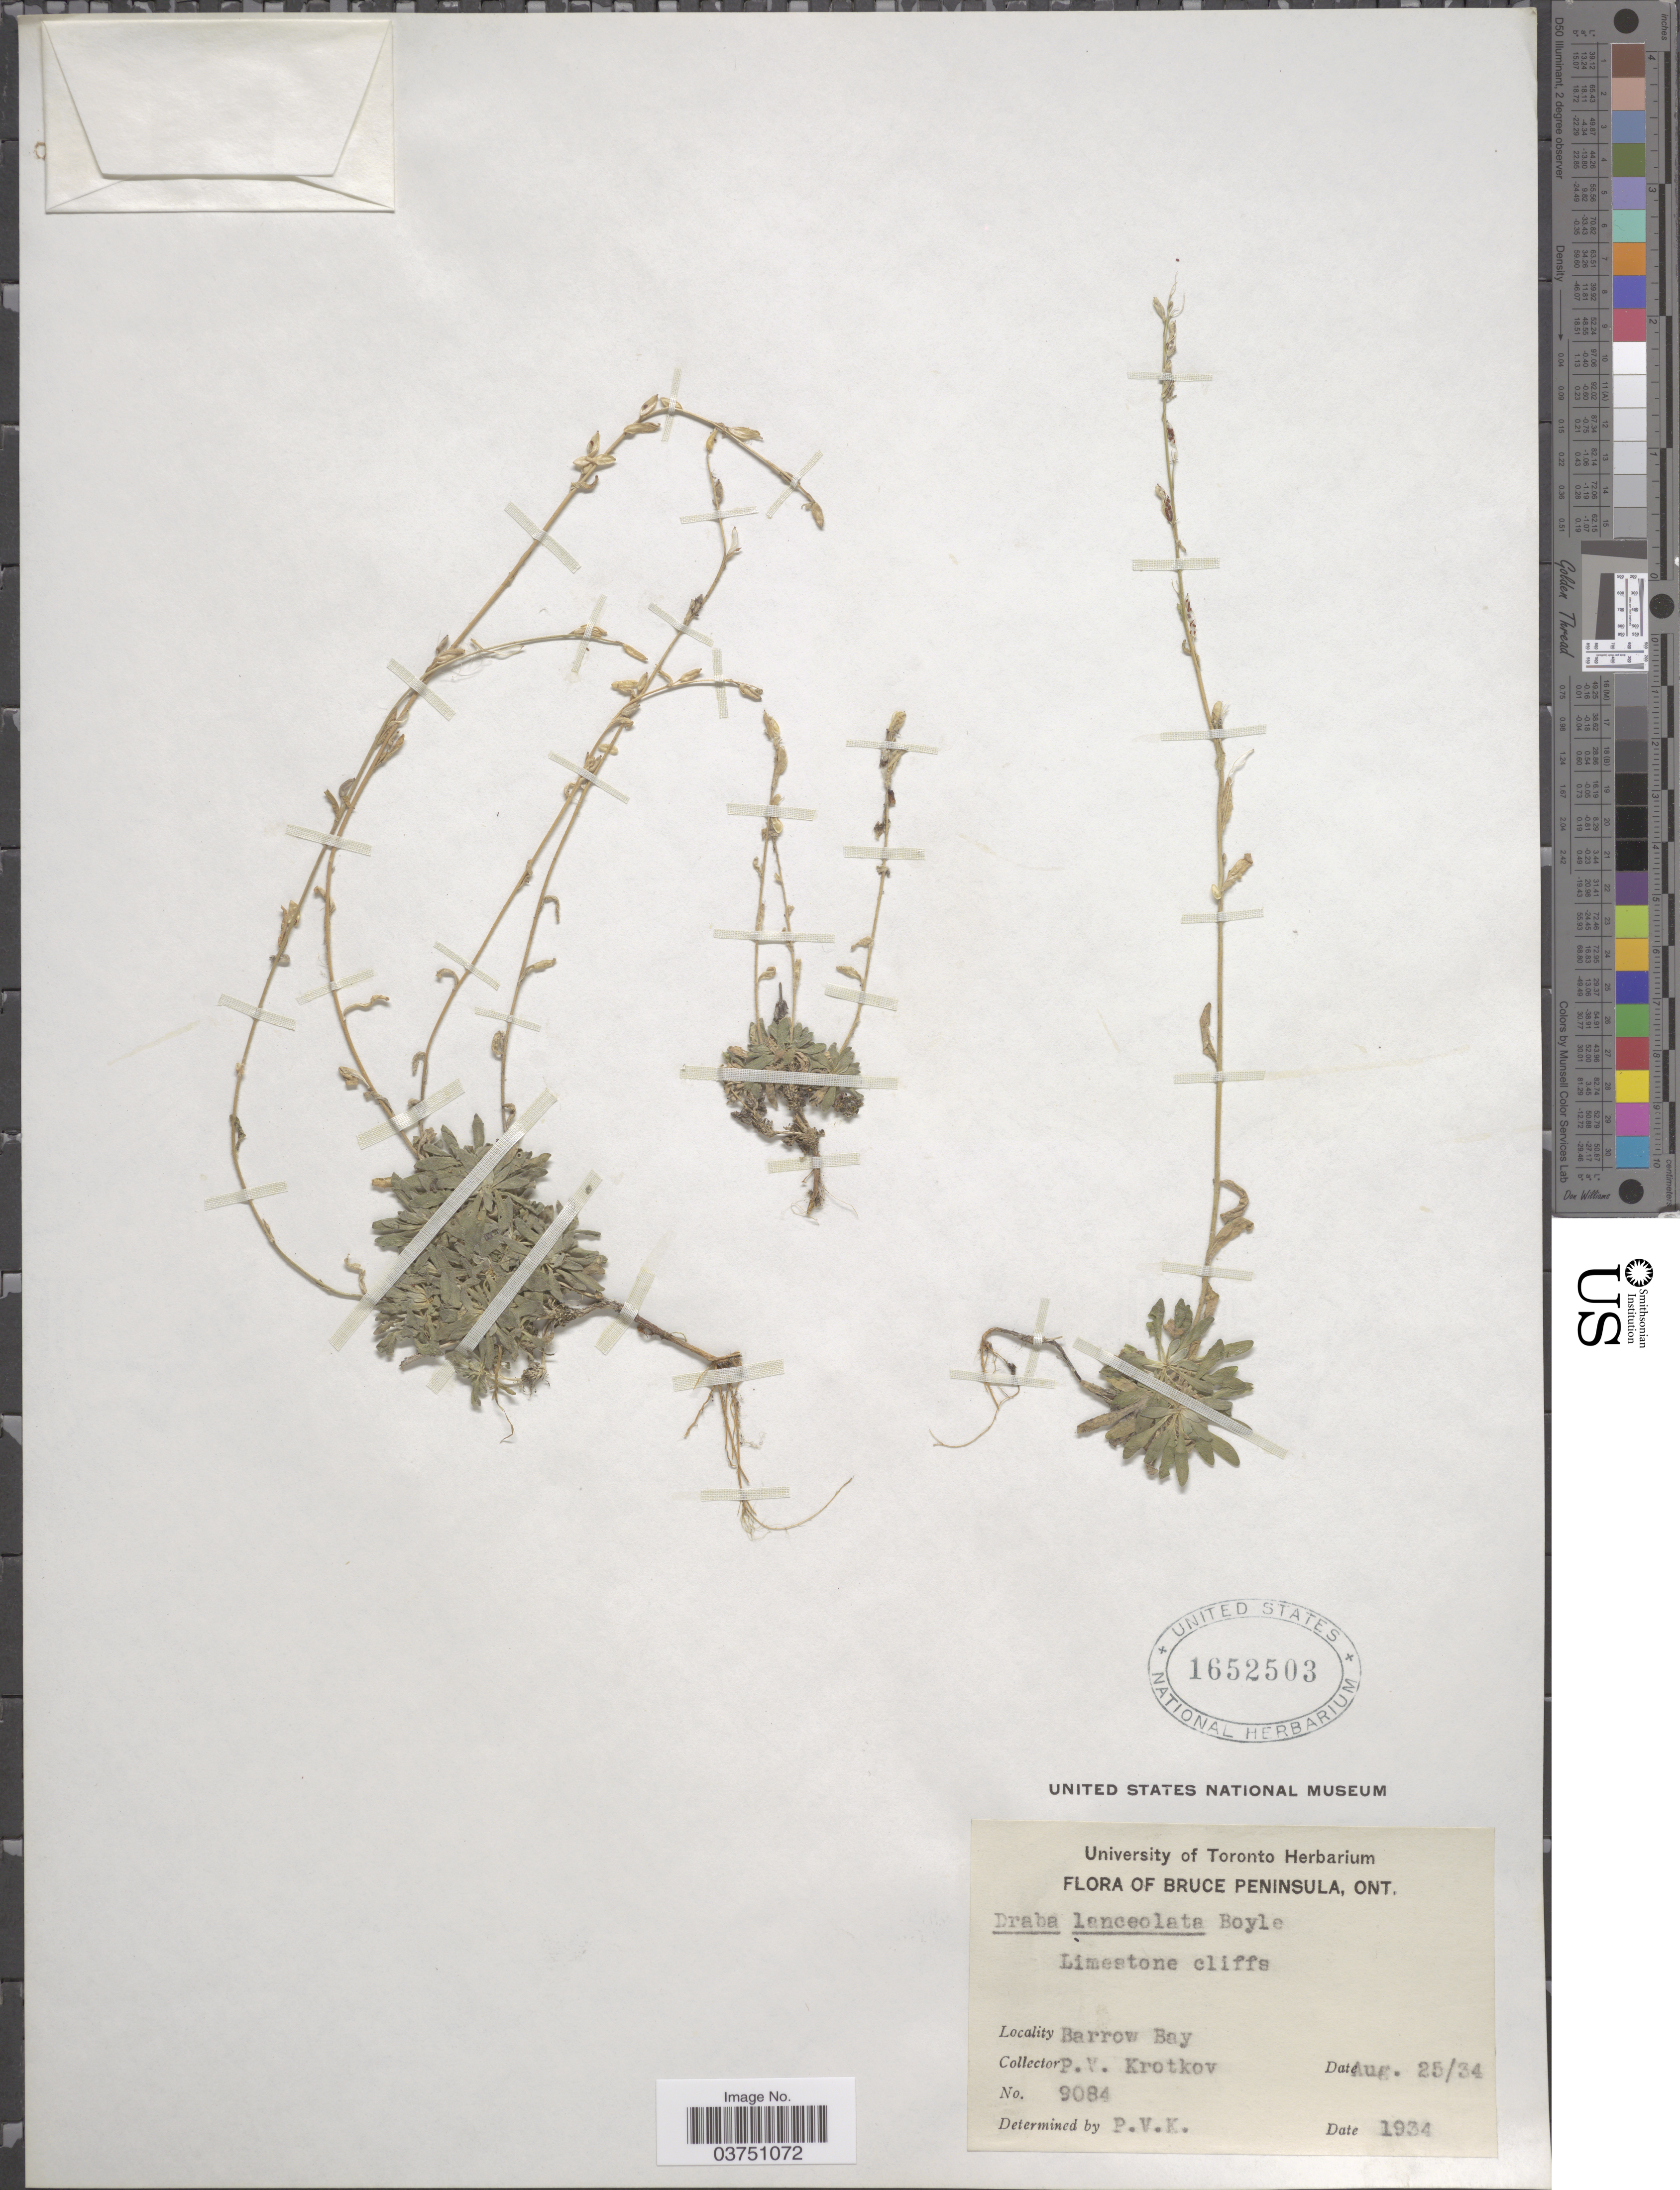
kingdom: Plantae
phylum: Tracheophyta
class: Magnoliopsida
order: Brassicales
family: Brassicaceae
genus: Draba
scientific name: Draba cana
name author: Rydb.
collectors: P. V. Krotkov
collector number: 9084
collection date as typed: Transcribed d/m/y: 25/8/34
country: Canada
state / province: Ontario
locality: Bruce Peninsula. Barrow Bay.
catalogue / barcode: US 1652503